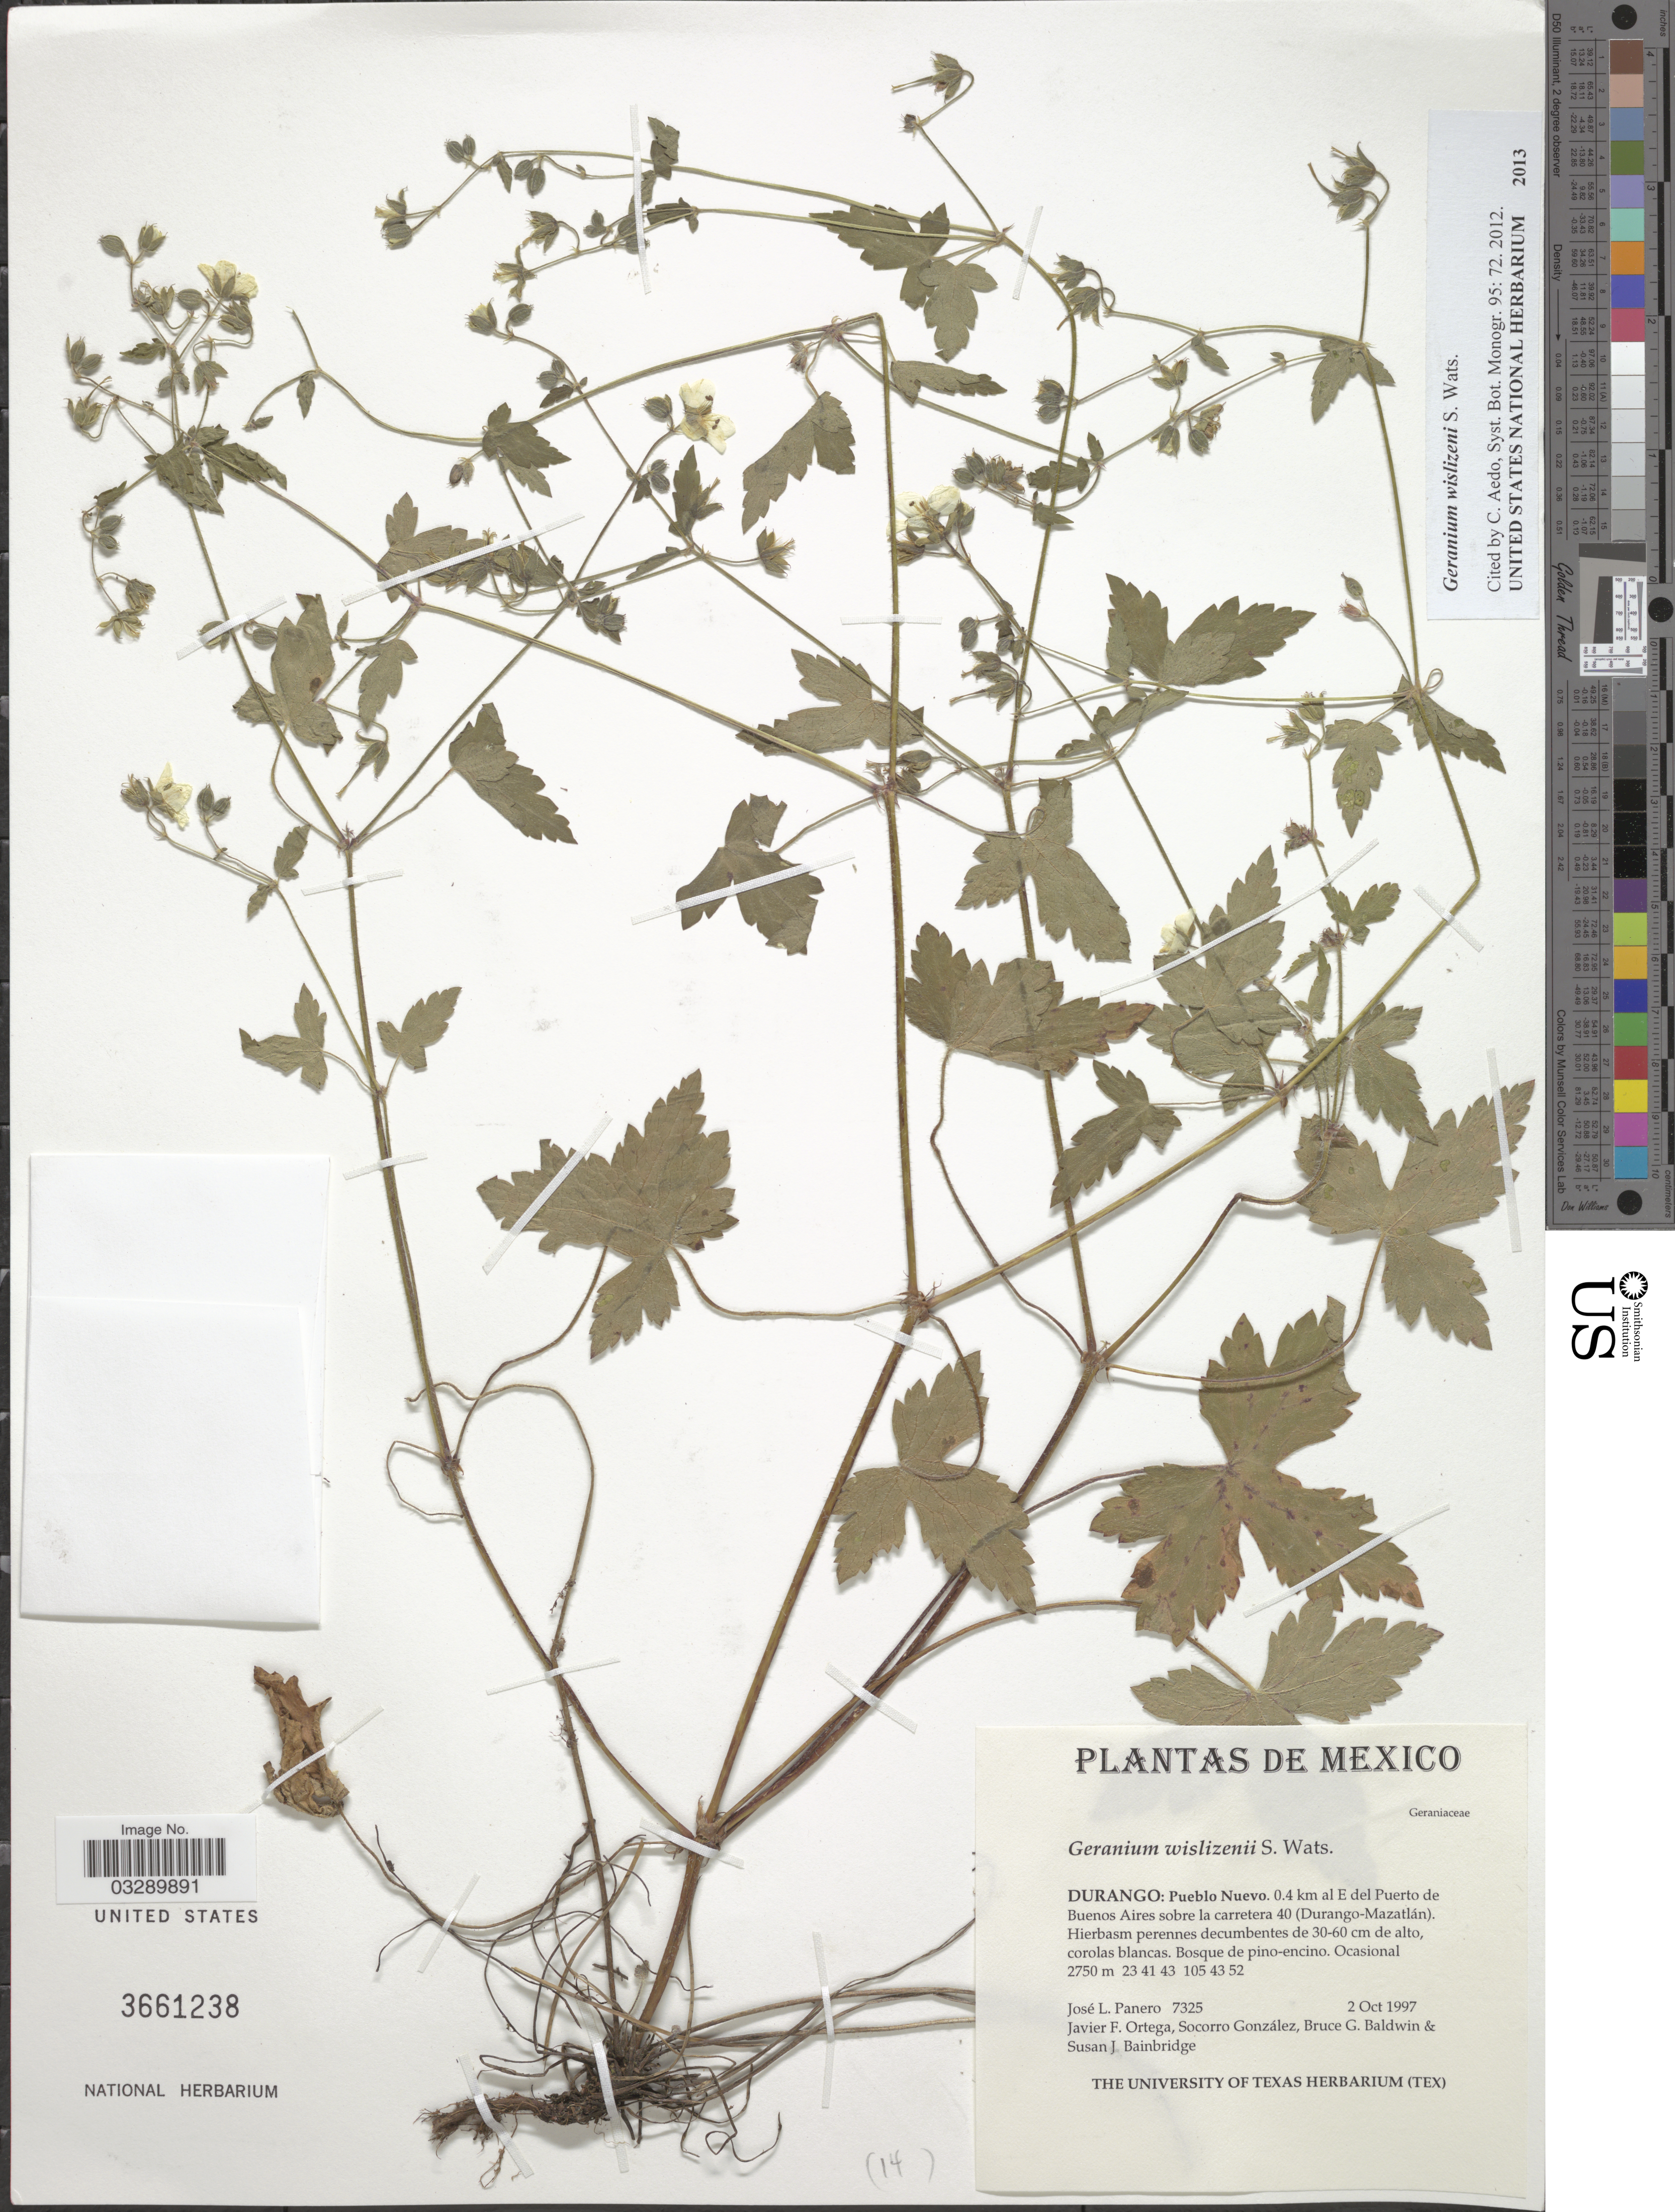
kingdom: Plantae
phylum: Tracheophyta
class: Magnoliopsida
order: Geraniales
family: Geraniaceae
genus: Geranium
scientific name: Geranium wislizeni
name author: S. Watson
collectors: J. L. Panero, J. Ortega, S. González, B. Baldwin & S. Bainbridge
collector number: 7325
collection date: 1997-10-02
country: Mexico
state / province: Sonora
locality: Pueblo Nuevo. 0.4 km al E del Puerto de Buenos Aires sobre la carretera 40 (Durango-Mazatlán).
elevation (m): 2750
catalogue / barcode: US 3661238